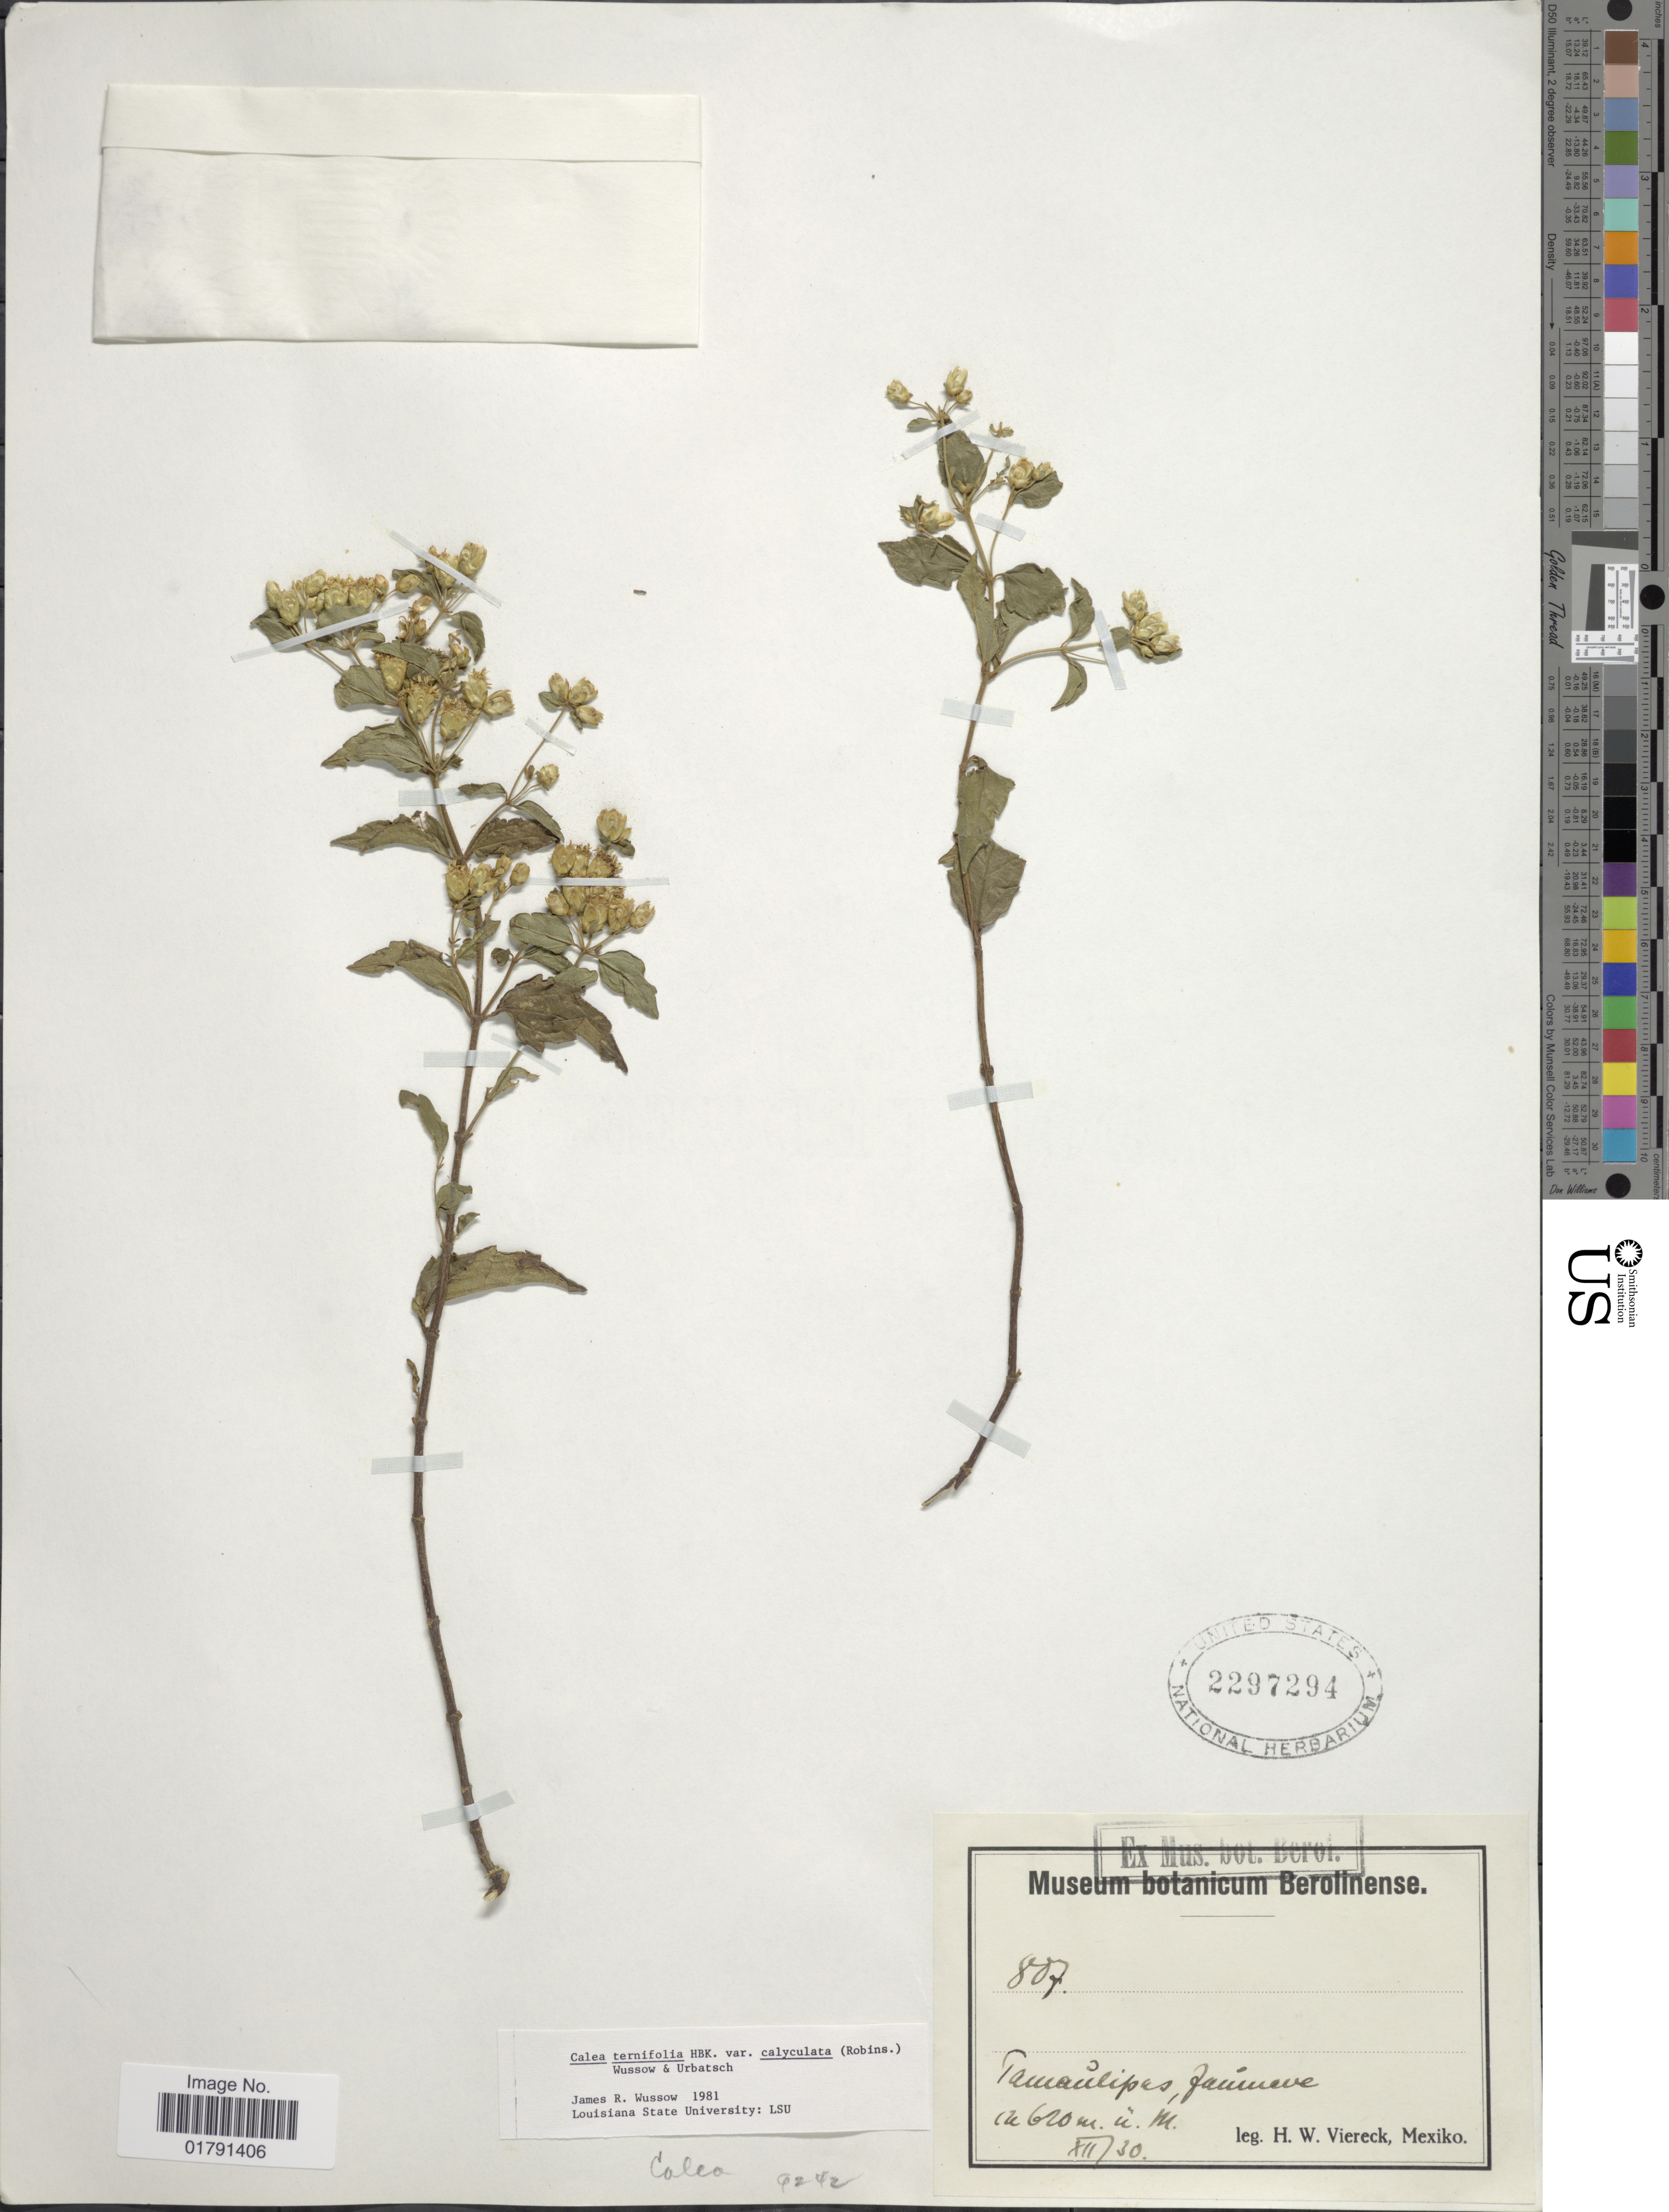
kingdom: Plantae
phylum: Tracheophyta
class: Magnoliopsida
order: Asterales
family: Asteraceae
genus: Calea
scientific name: Calea ternifolia var. calyculata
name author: (B.L. Rob.) Wussow et al.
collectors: H. W. Viereck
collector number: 807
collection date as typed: Transcribed d/m/y: /12/30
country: Mexico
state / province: Tamaulipas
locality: Jaumave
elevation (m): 620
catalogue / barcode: US 2297294